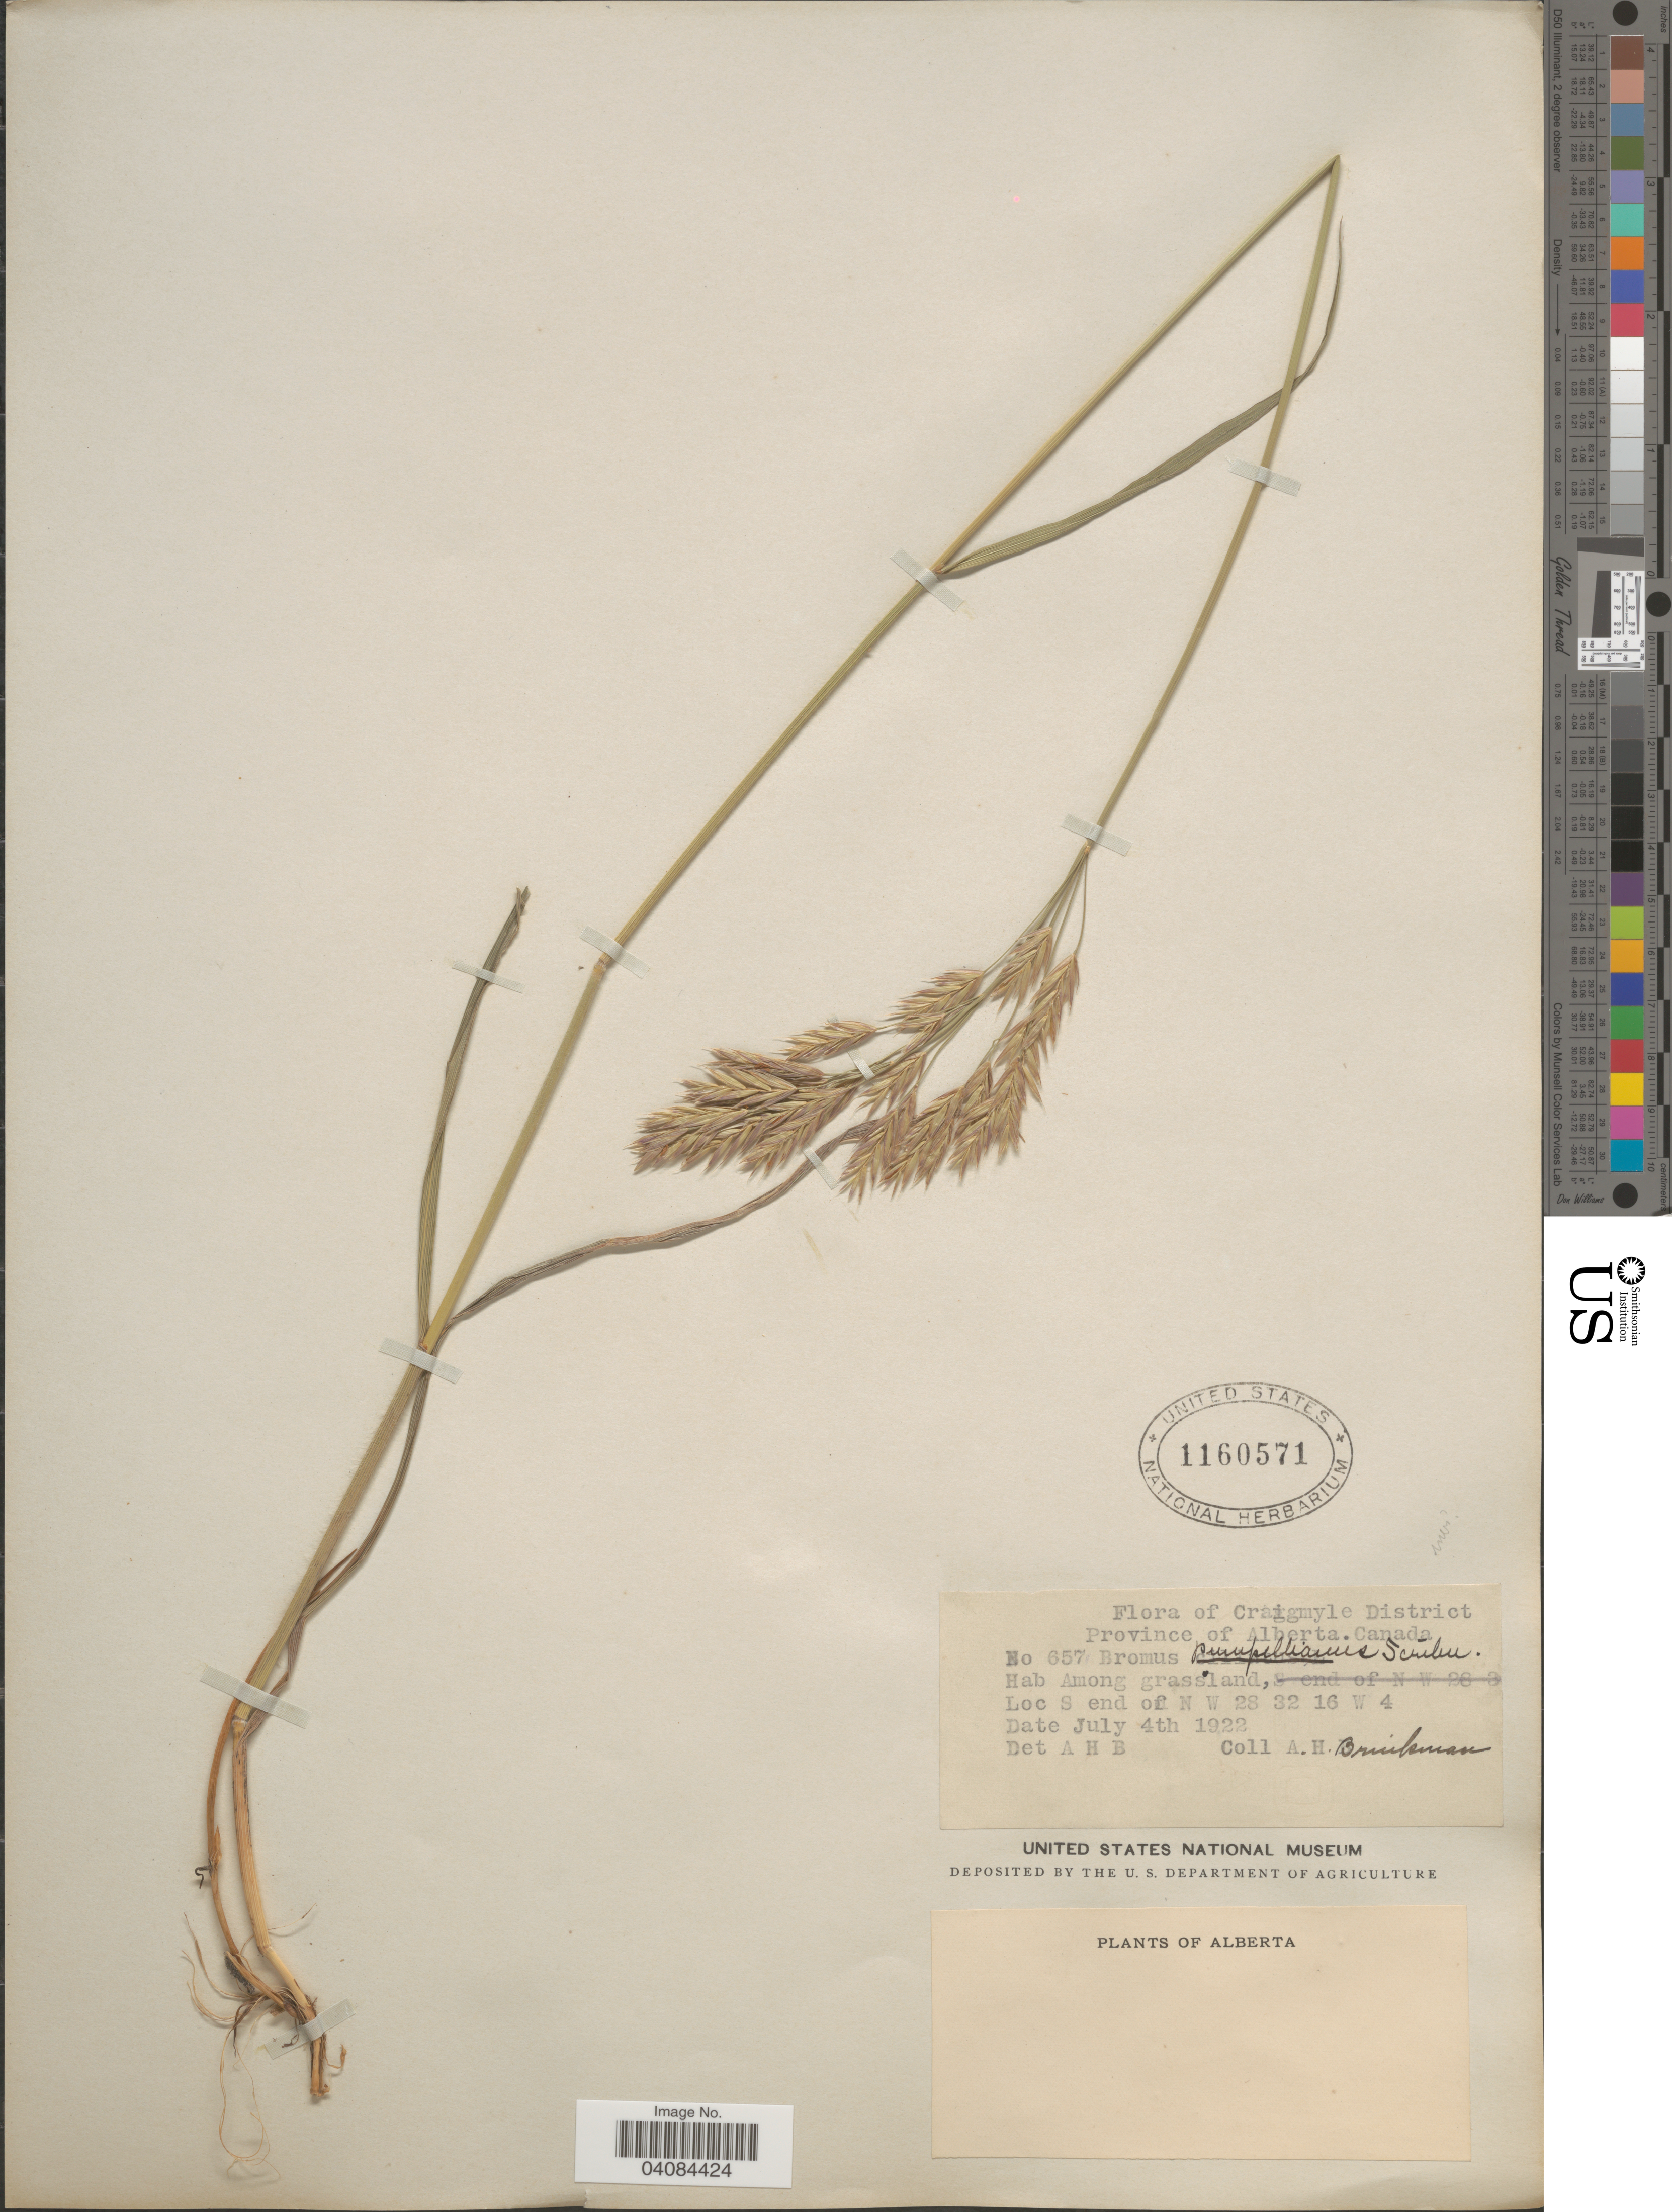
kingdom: Plantae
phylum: Tracheophyta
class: Liliopsida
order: Poales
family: Poaceae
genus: Bromus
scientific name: Bromus pumpellianus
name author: Scribn.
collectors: A. Brinkman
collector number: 657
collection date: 1922-07-04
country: Canada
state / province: Alberta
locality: Craigmyle District. S end of N W 28 32 16 W 4.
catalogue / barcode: US 1160571